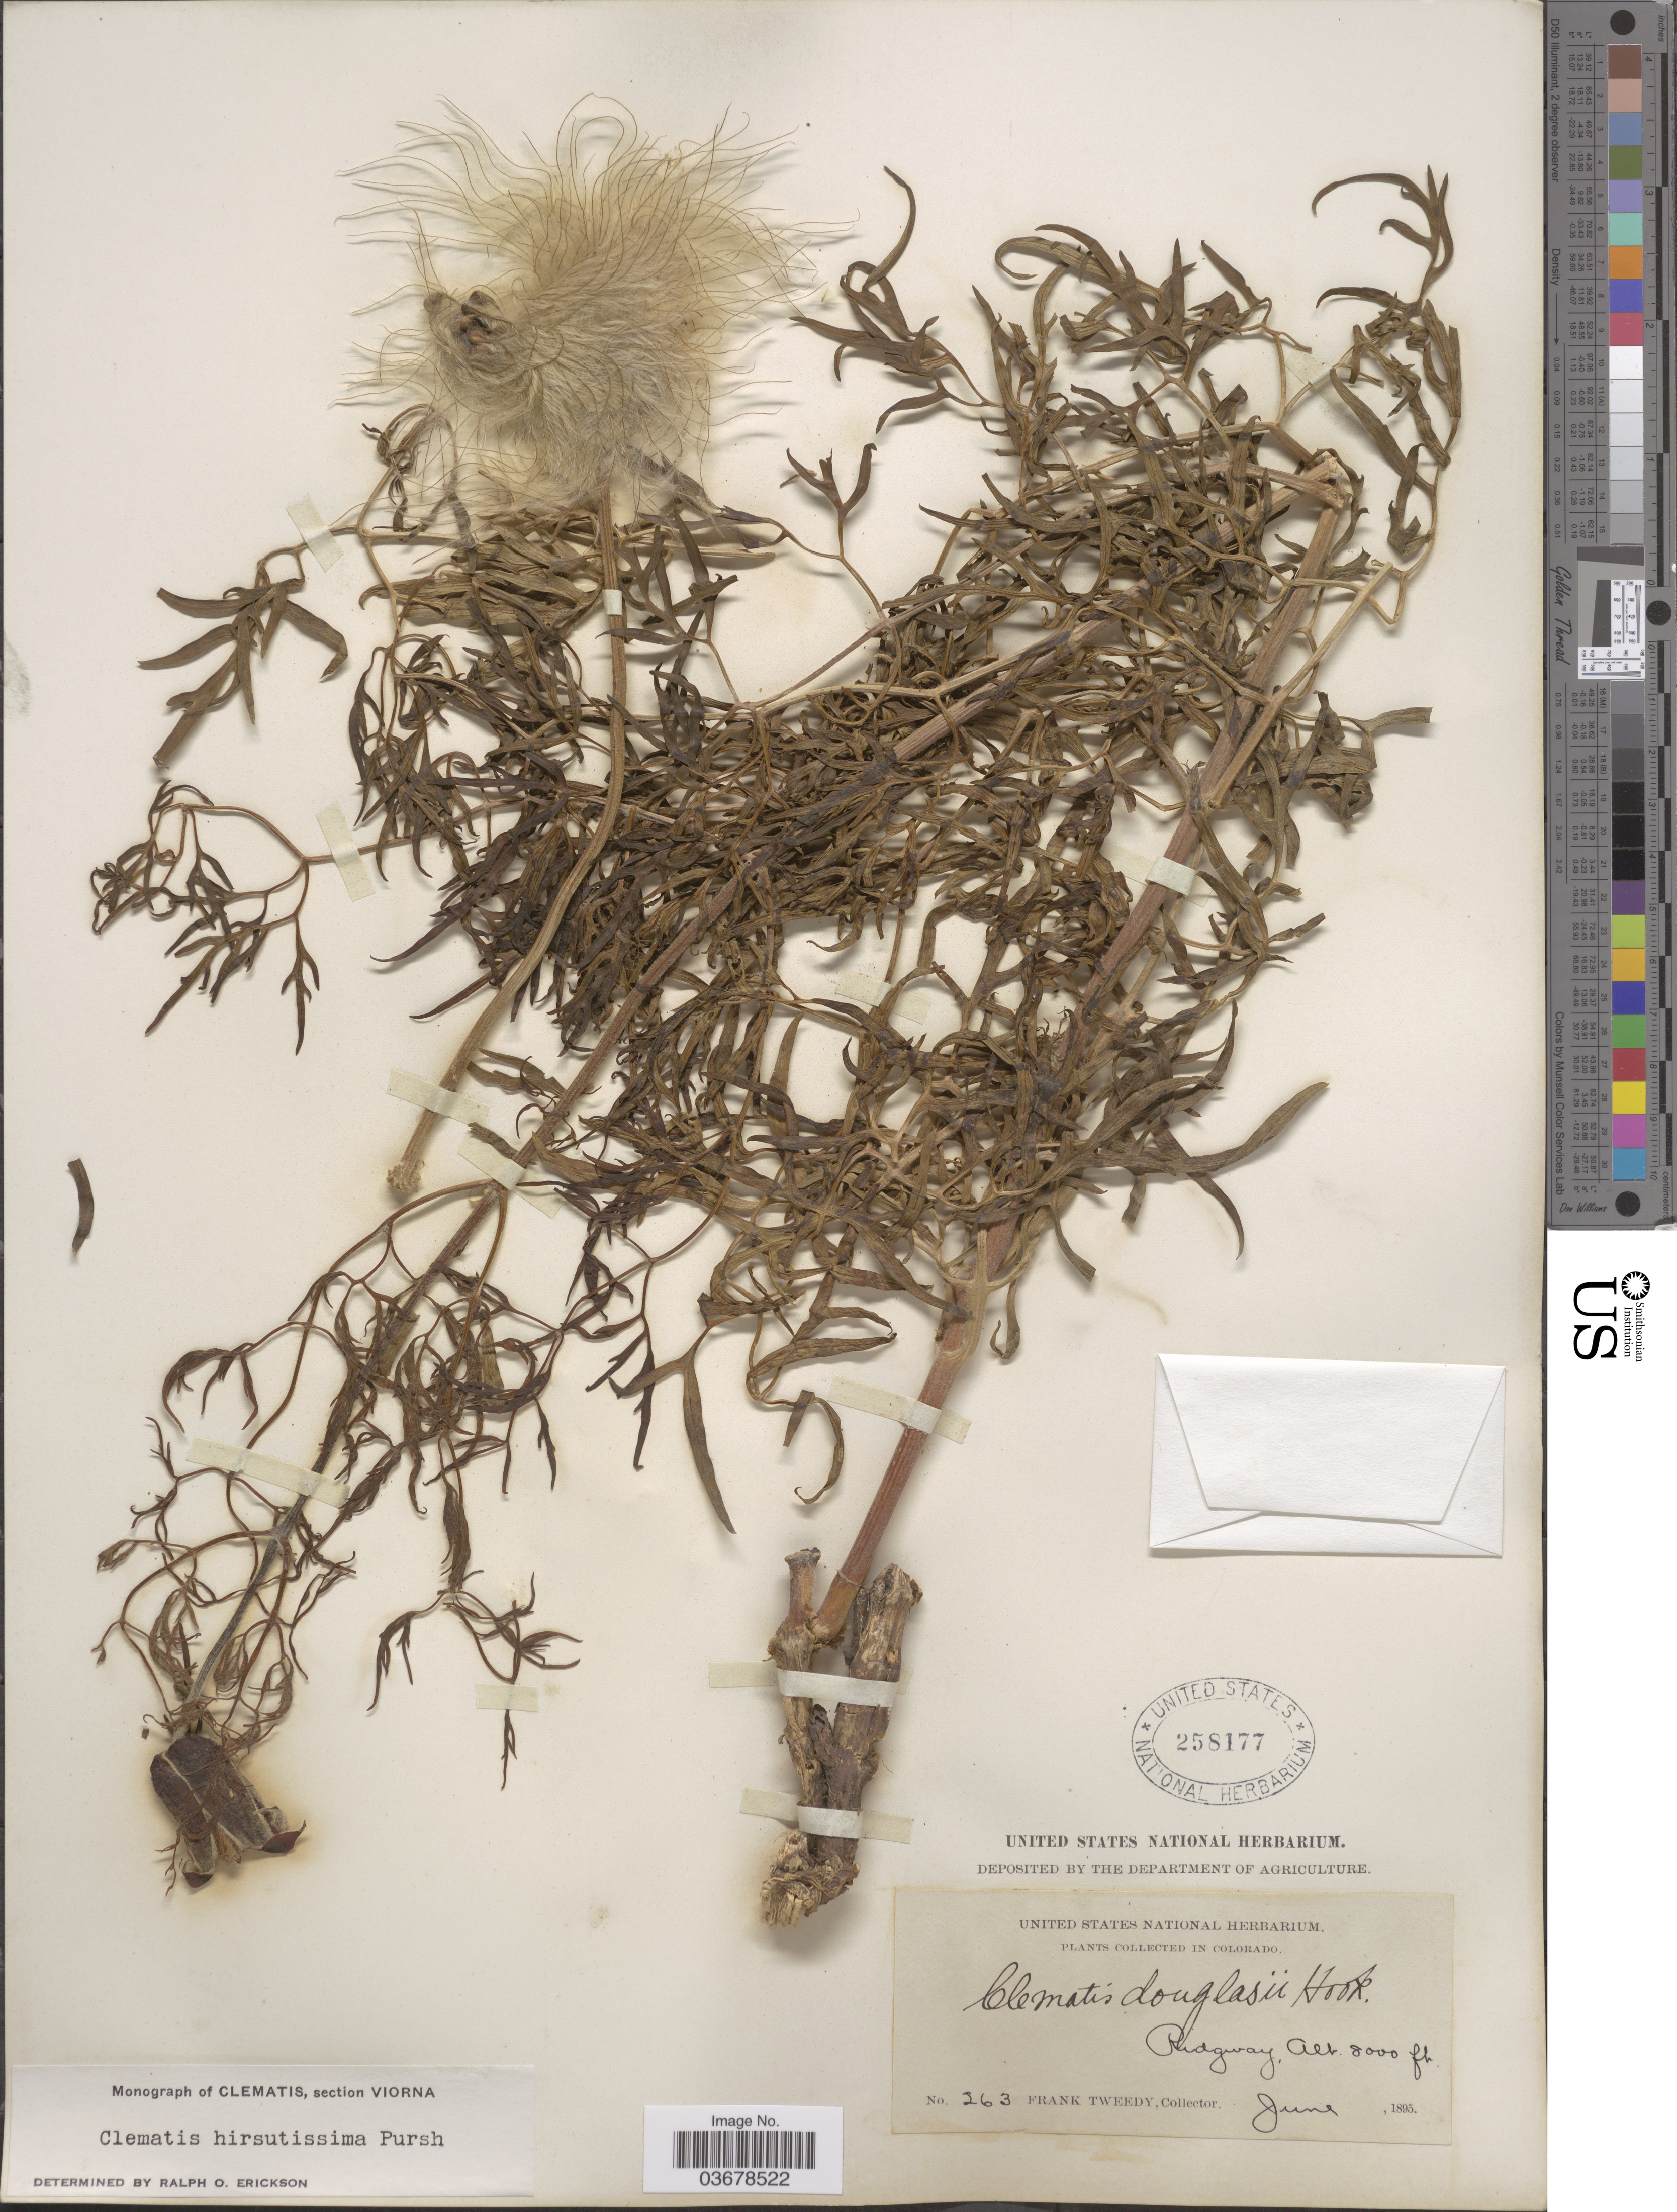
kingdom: Plantae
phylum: Tracheophyta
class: Magnoliopsida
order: Ranunculales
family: Ranunculaceae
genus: Clematis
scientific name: Clematis viorna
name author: L.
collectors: F. Tweedy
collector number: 263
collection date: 1895-06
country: United States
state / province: Colorado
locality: Ridgway.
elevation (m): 2438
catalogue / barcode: US 258177